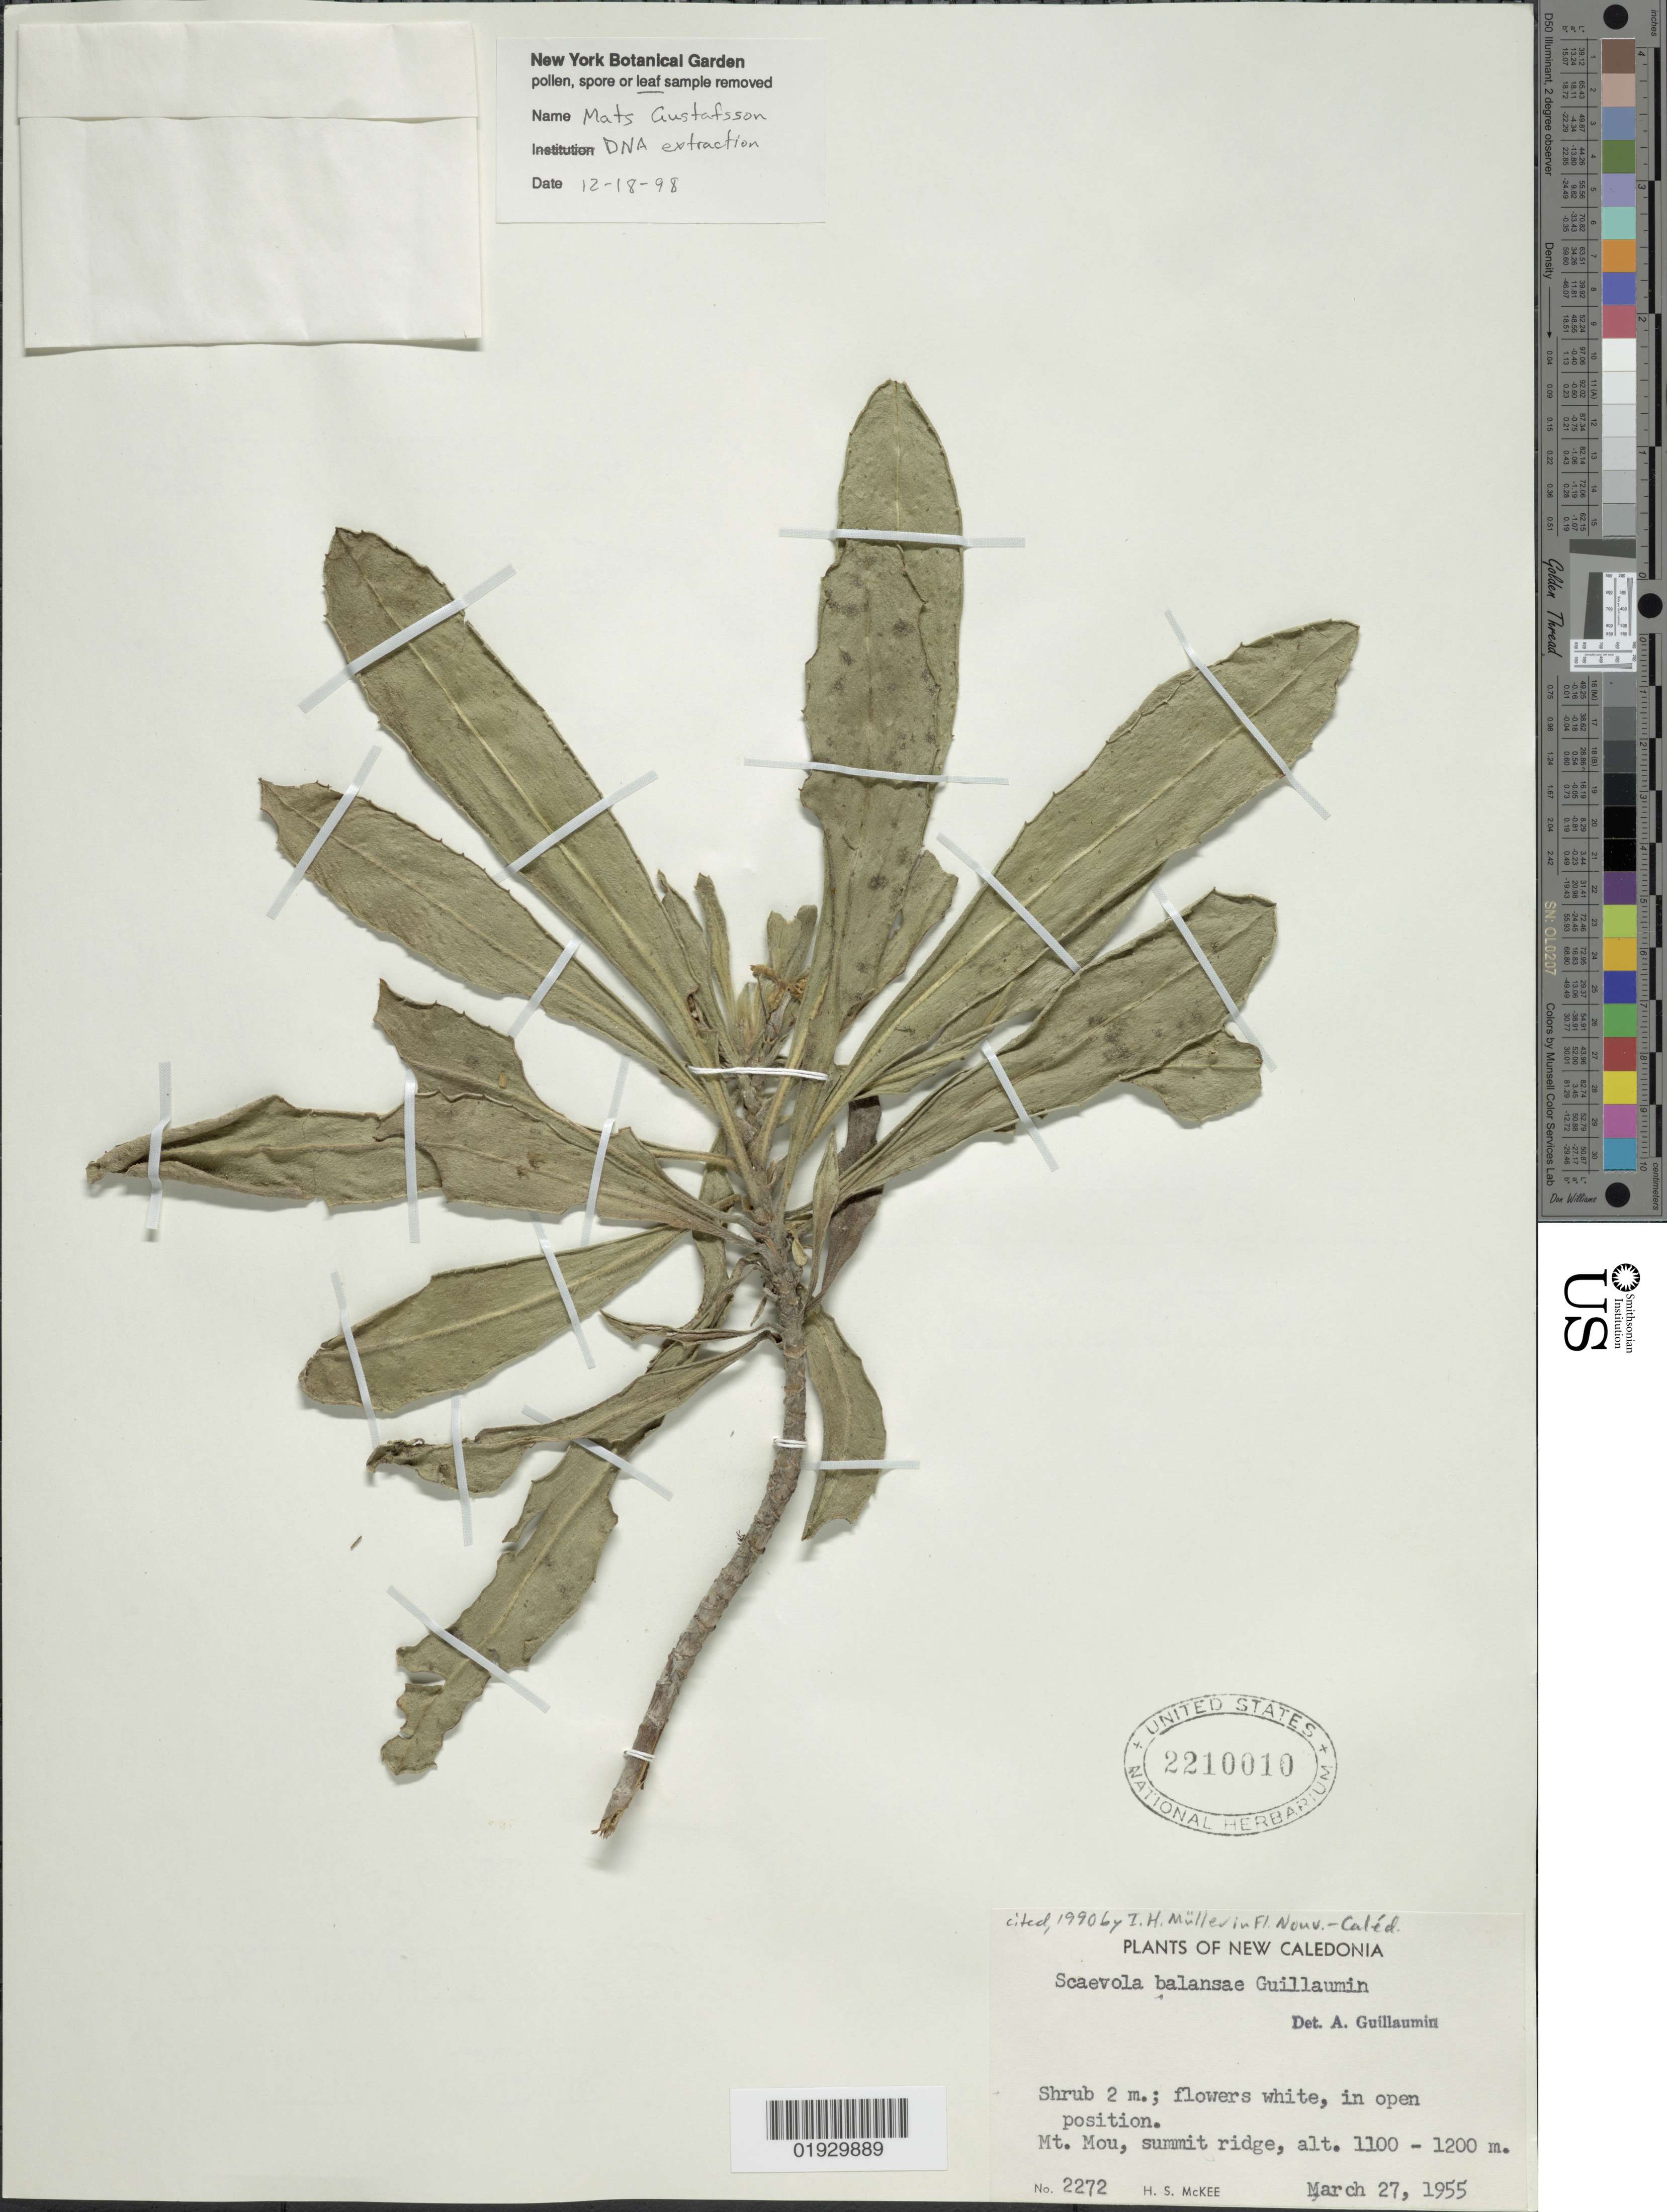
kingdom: Plantae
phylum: Tracheophyta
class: Magnoliopsida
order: Asterales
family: Goodeniaceae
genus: Scaevola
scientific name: Scaevola balansae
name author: Guillaumin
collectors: H. S. McKee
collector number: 2272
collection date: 1955-03-27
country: New Caledonia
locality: Mt. Mou, summit ridge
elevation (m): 1100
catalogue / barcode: US 2210010